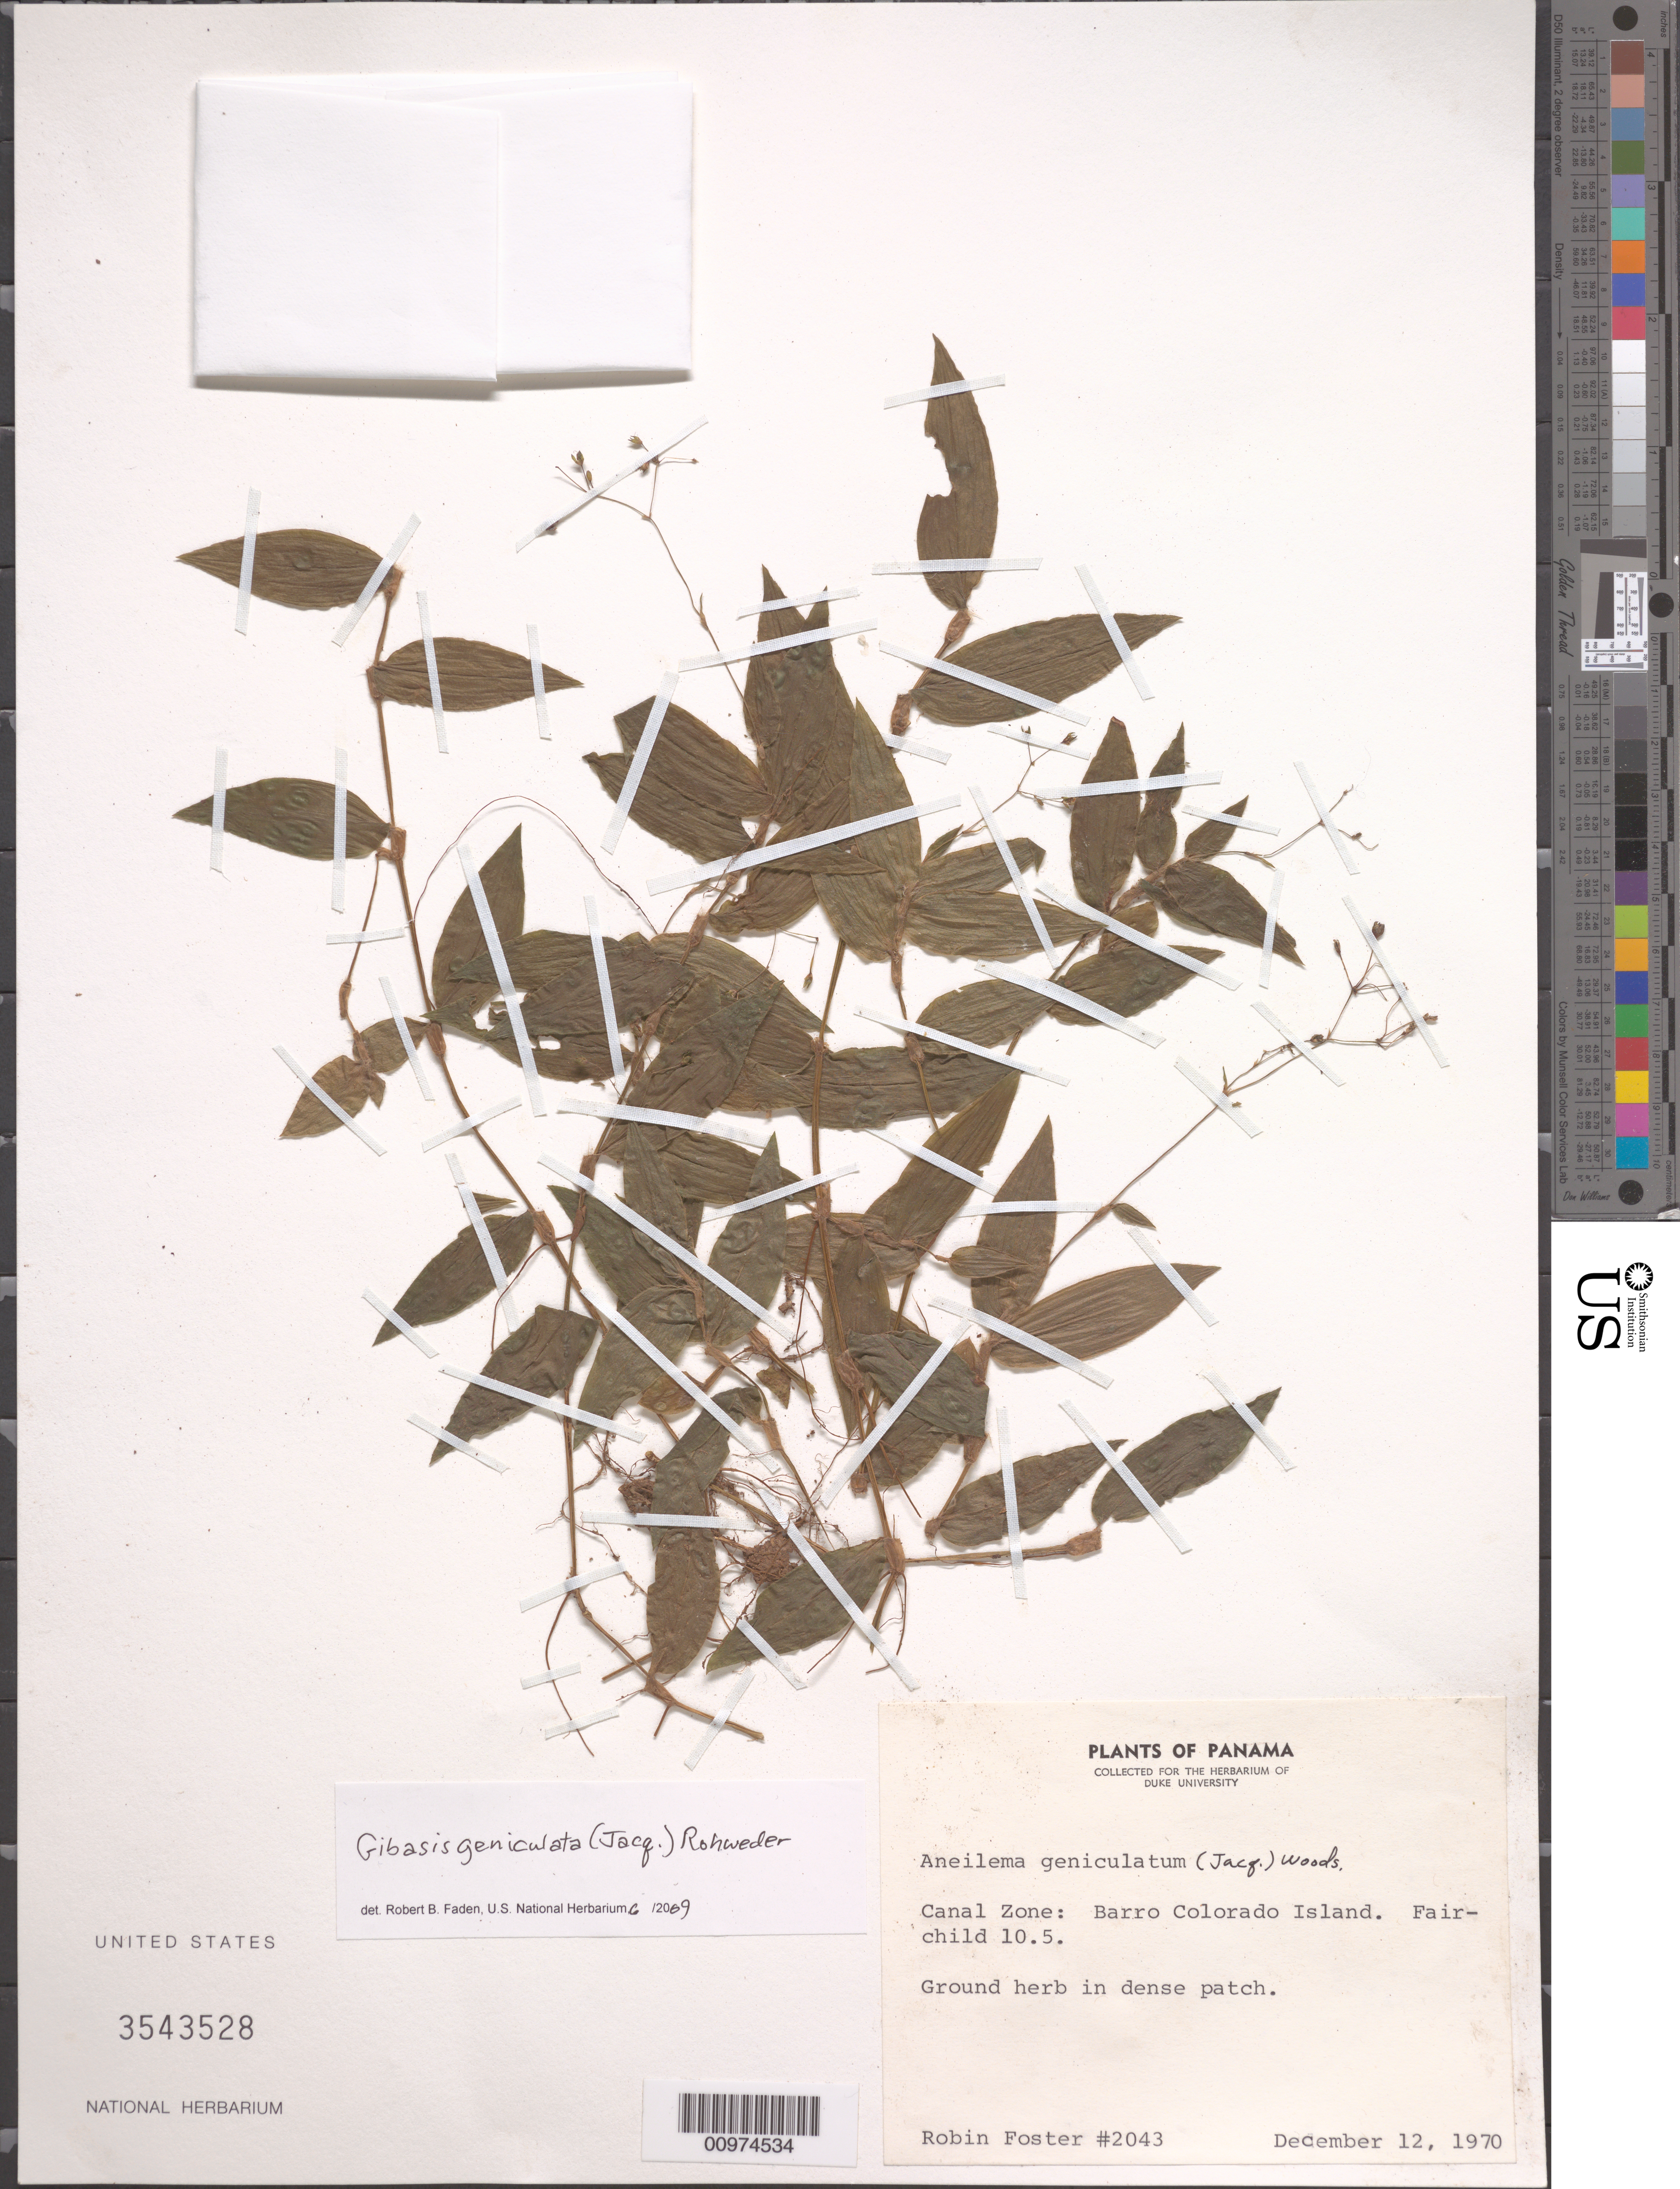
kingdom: Plantae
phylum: Tracheophyta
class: Liliopsida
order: Commelinales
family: Commelinaceae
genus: Gibasis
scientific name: Gibasis geniculata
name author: (Jacq.) Rohweder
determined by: Faden, Robert B., (US), Smithsonian Institution - National Museum of Natural History (UNITED STATES)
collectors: R. B. Foster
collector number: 2043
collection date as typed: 12 Dec 1970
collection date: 1970-12-12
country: Panama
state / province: Panamá Oeste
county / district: Canal Zone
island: Barro Colorado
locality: Canal Zone: Barro Colorado Island. Fairchild 10.5.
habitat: Ground herb in dense patch.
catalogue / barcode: US 3543528